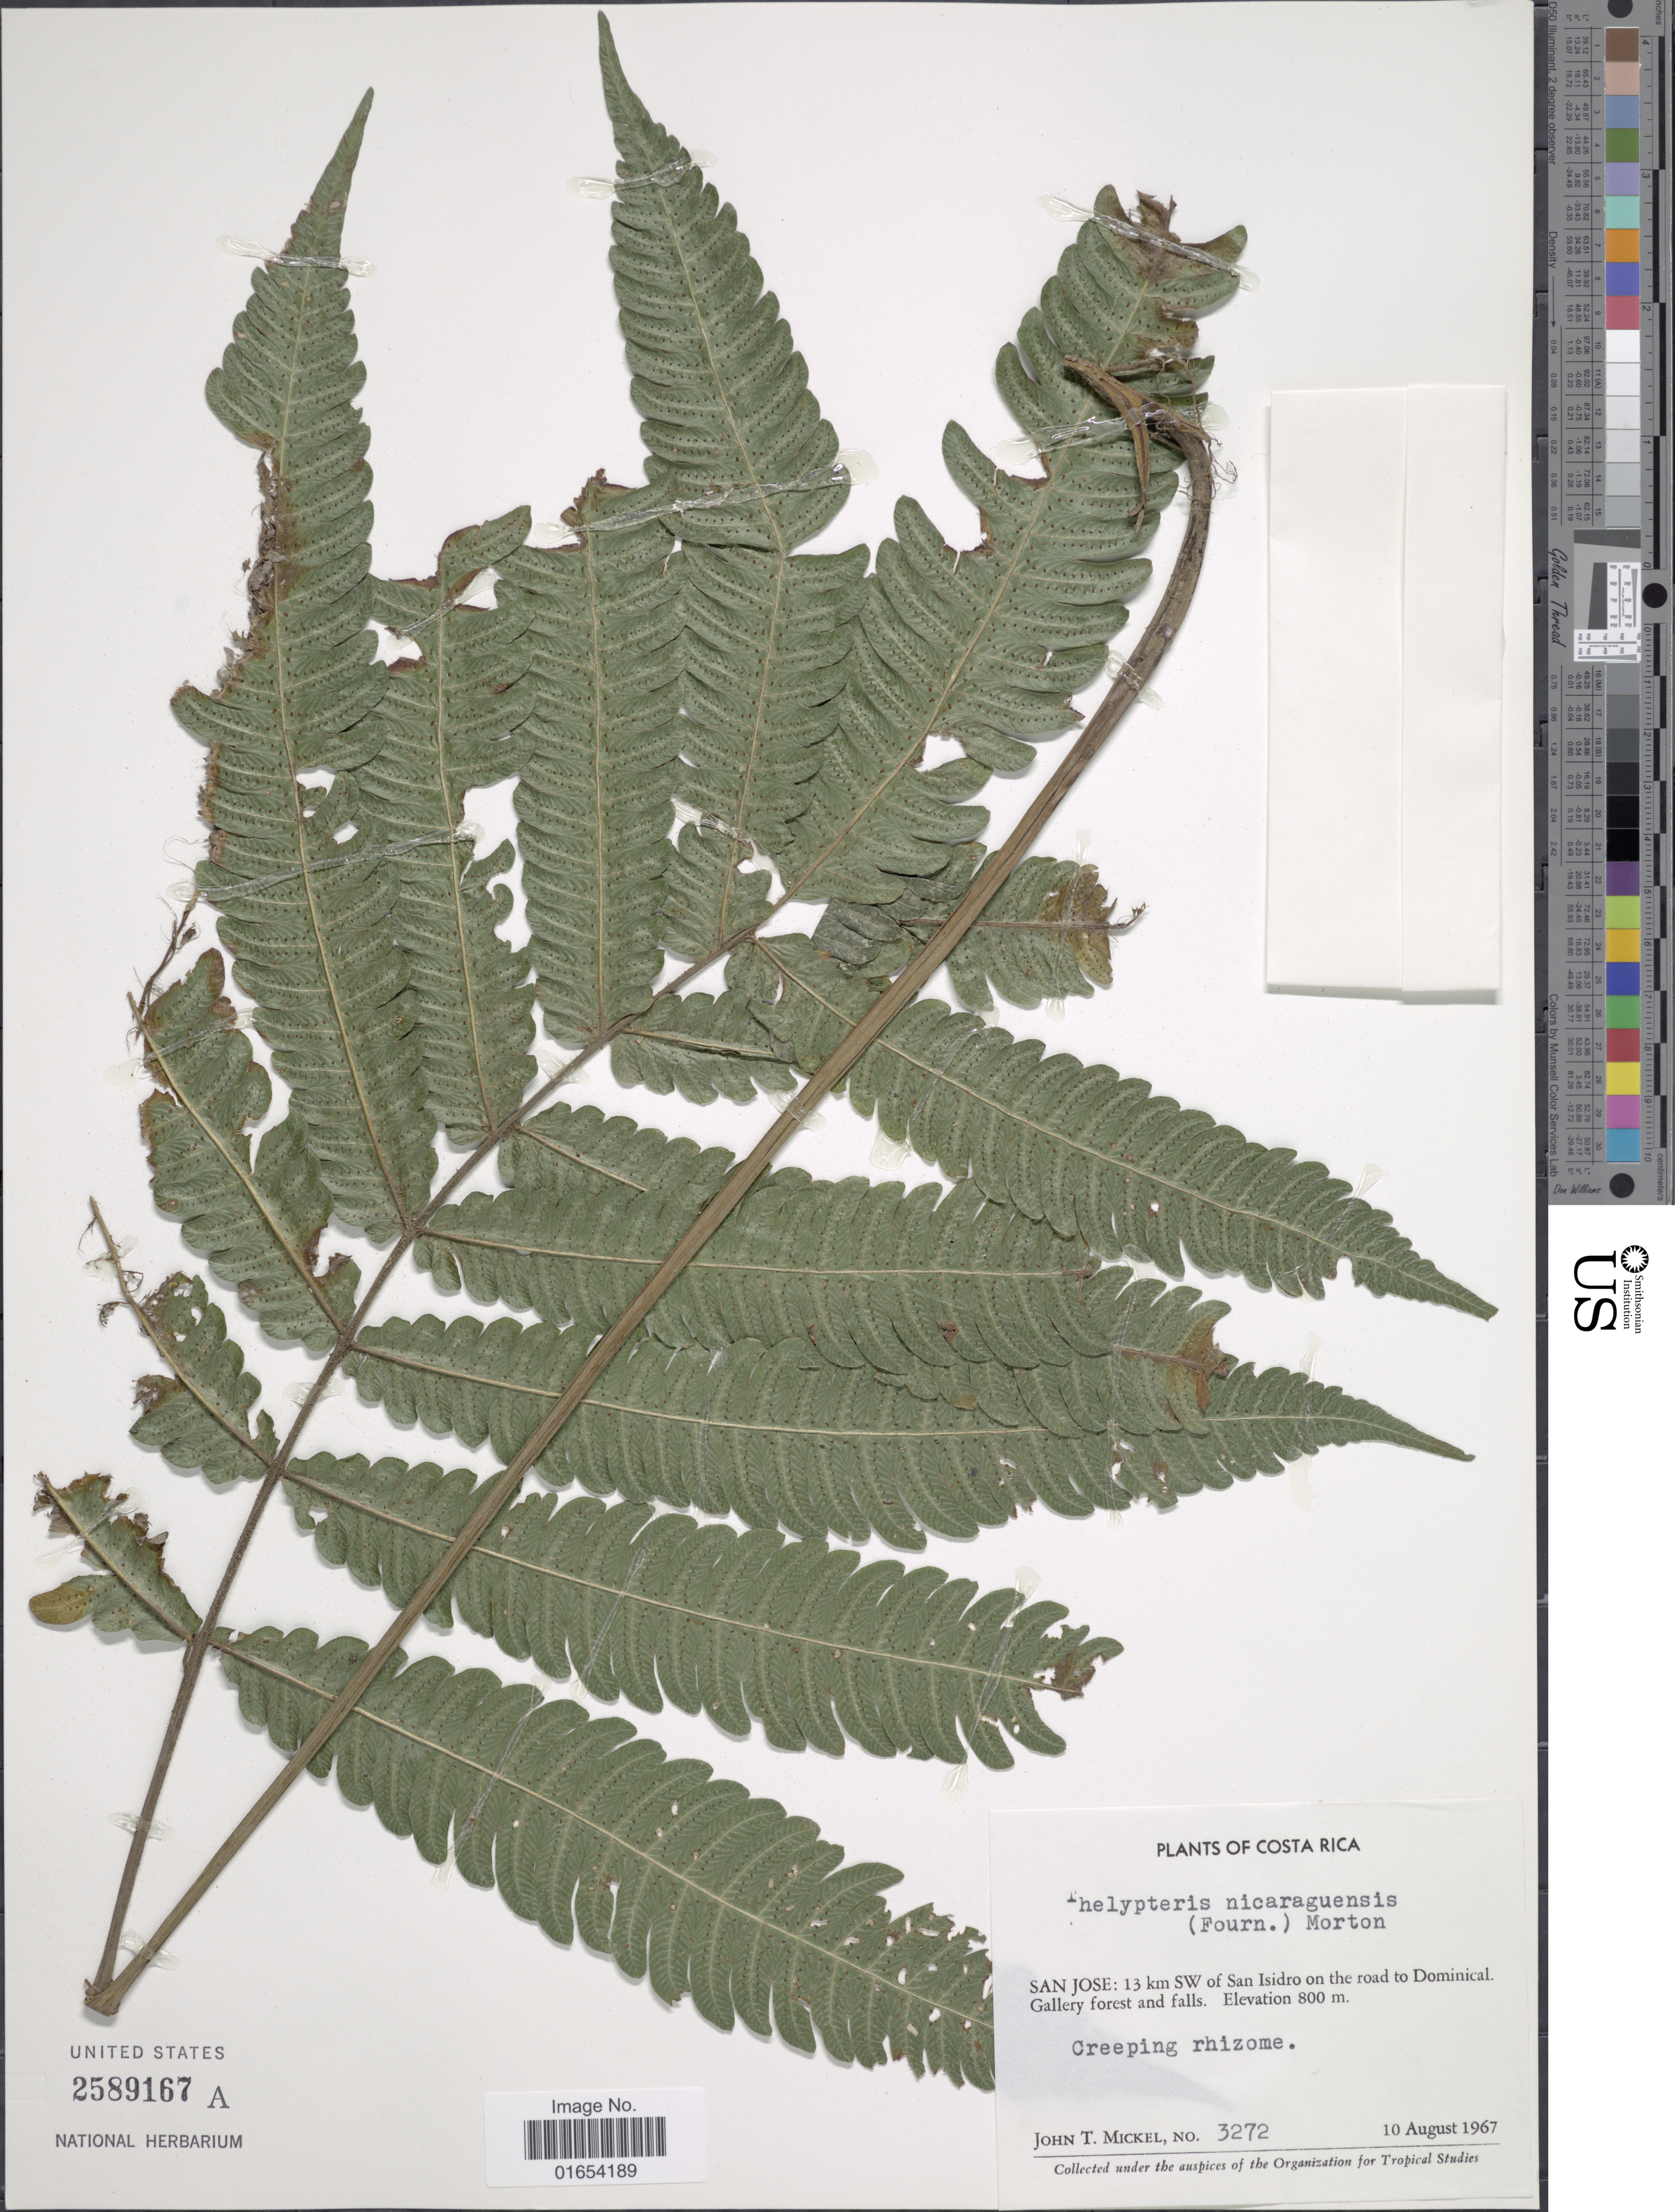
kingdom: Plantae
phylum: Tracheophyta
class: Polypodiopsida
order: Polypodiales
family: Thelypteridaceae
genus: Goniopteris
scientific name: Goniopteris nicaraguensis (C. Chr.) comb. nov., ined 2015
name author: (C. Chr.)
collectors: J. T. Mickel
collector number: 3272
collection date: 1967-08-10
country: Costa Rica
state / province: San José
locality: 13 km SW of San Isidro on the road to Dominical. Gallery forest and falls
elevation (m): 800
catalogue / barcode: US 2589167A